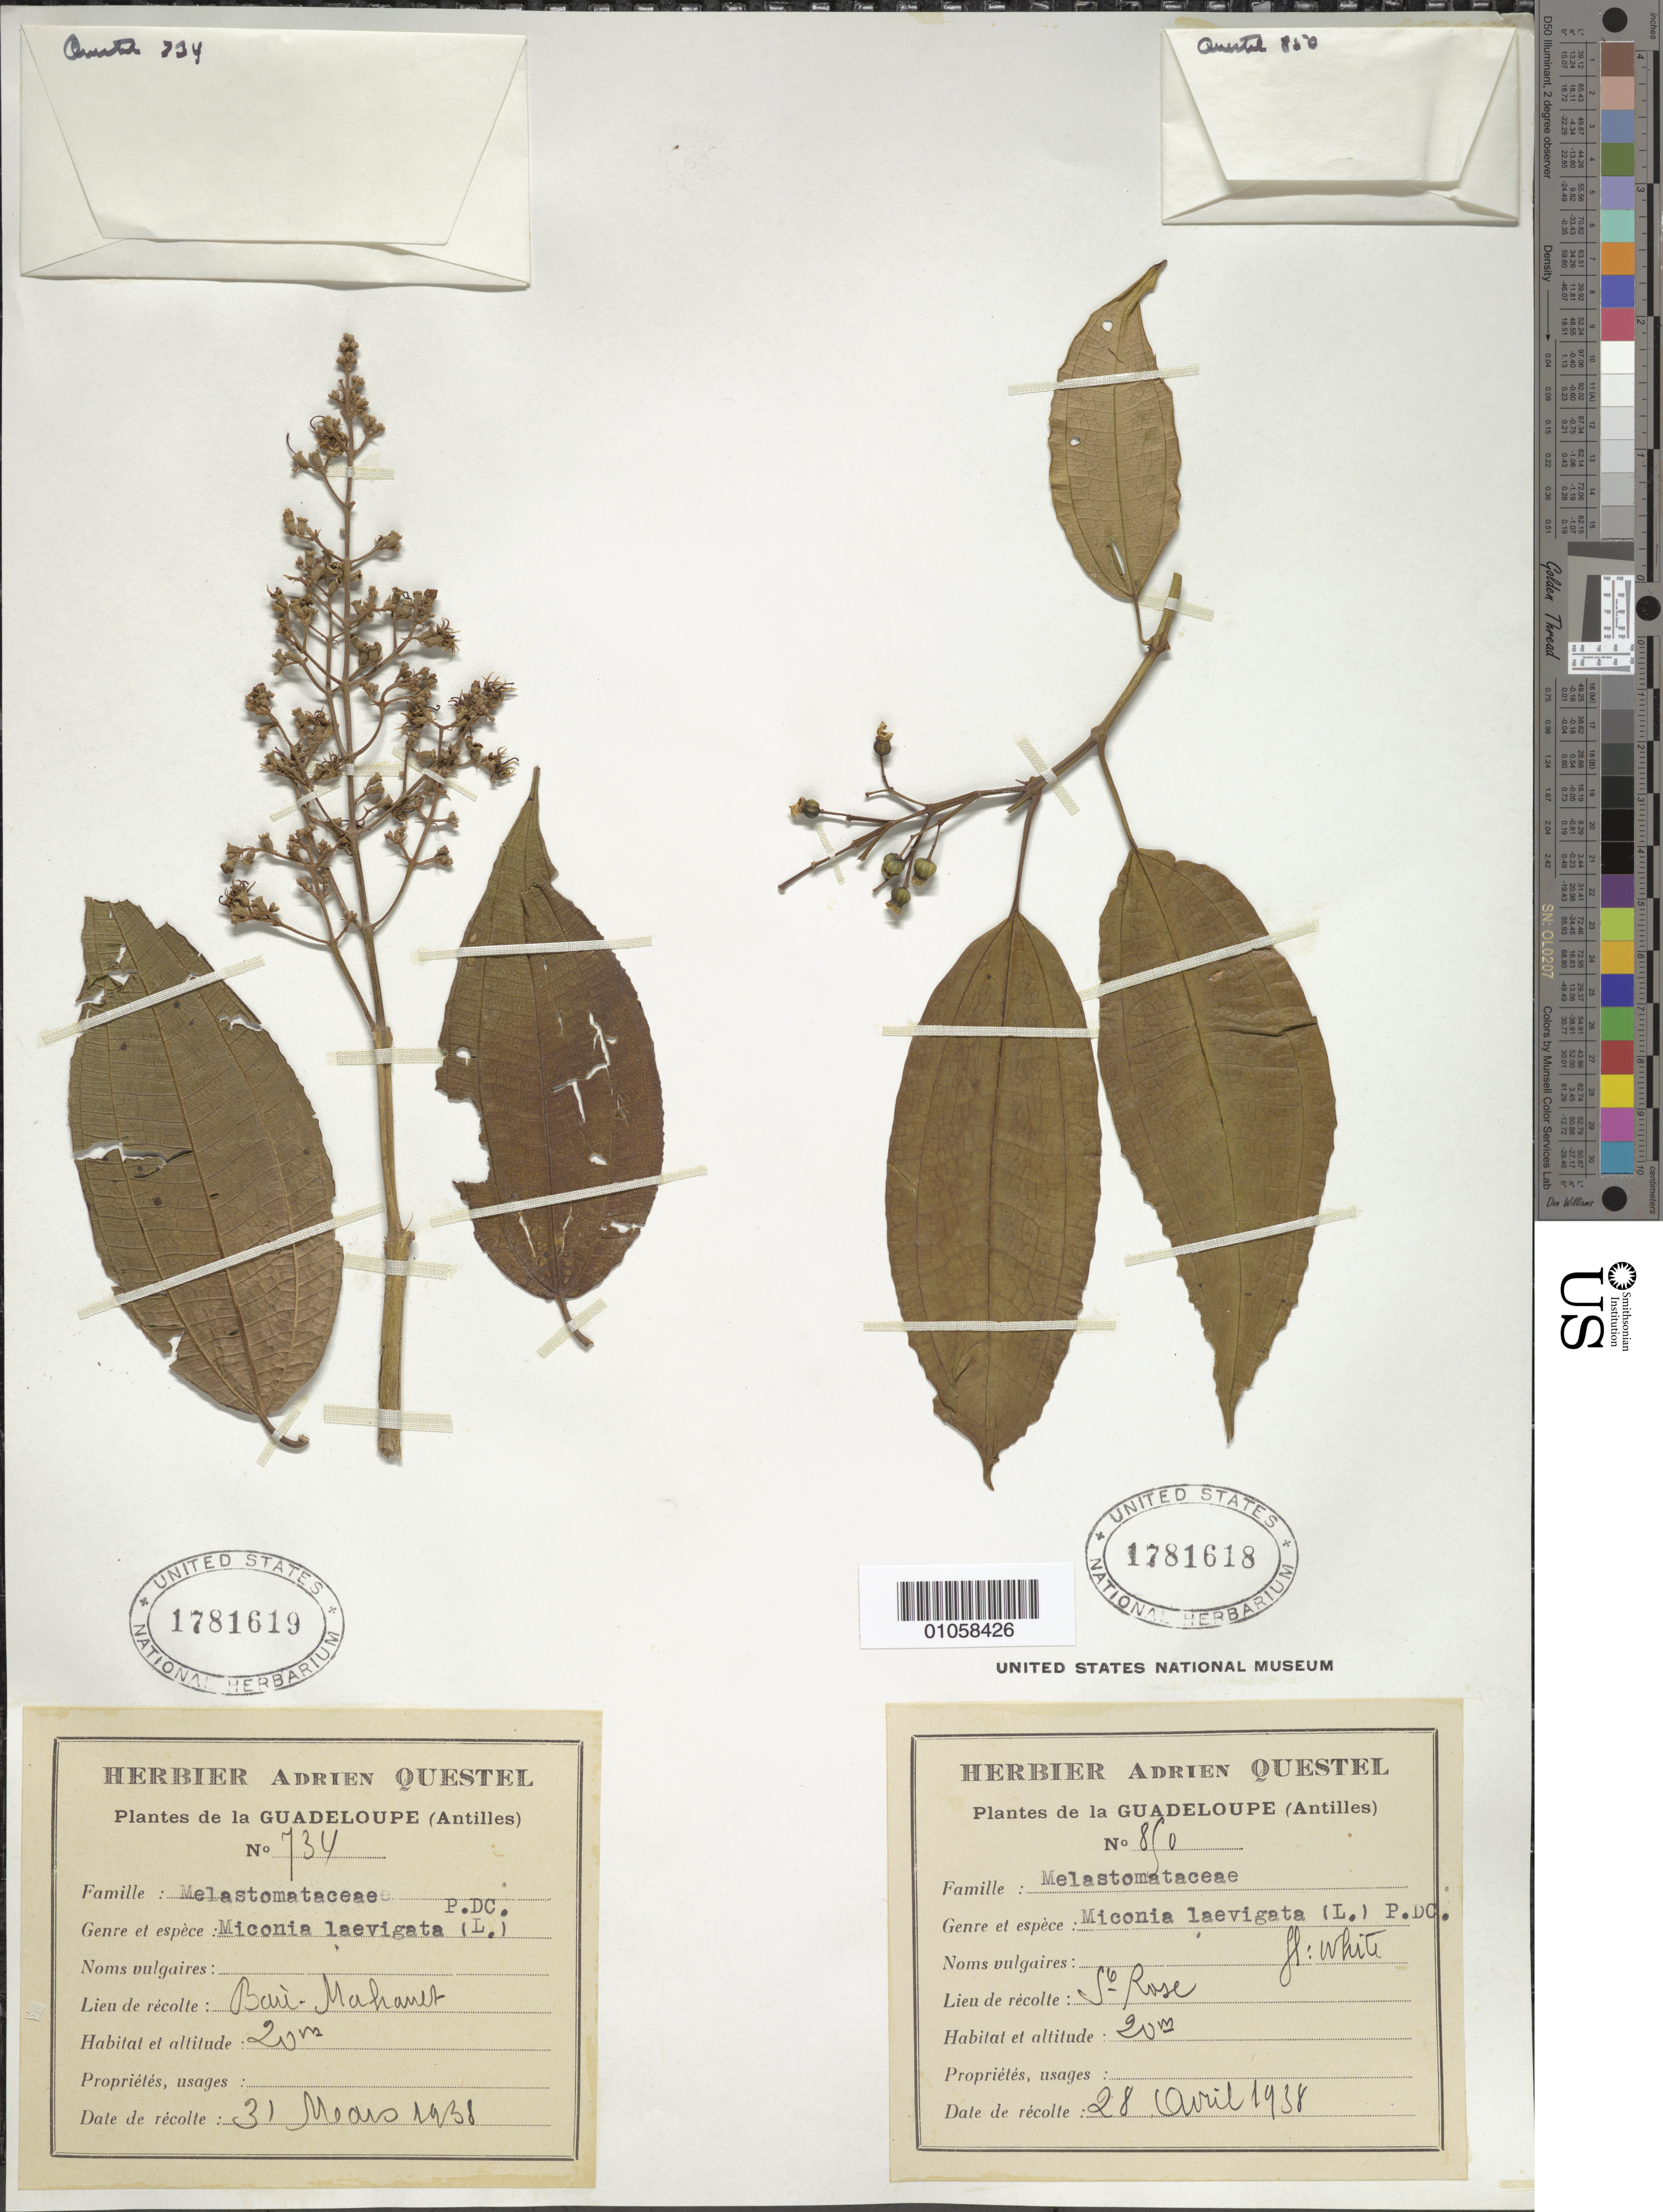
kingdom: Plantae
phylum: Tracheophyta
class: Magnoliopsida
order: Myrtales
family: Melastomataceae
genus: Miconia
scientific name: Miconia laevigata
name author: (L.) D. Don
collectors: A. Questel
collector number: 850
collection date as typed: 28 Apr 1938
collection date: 1938-04-28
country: Guadeloupe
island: Basse Terre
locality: St. Rose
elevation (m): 20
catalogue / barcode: US 1781618